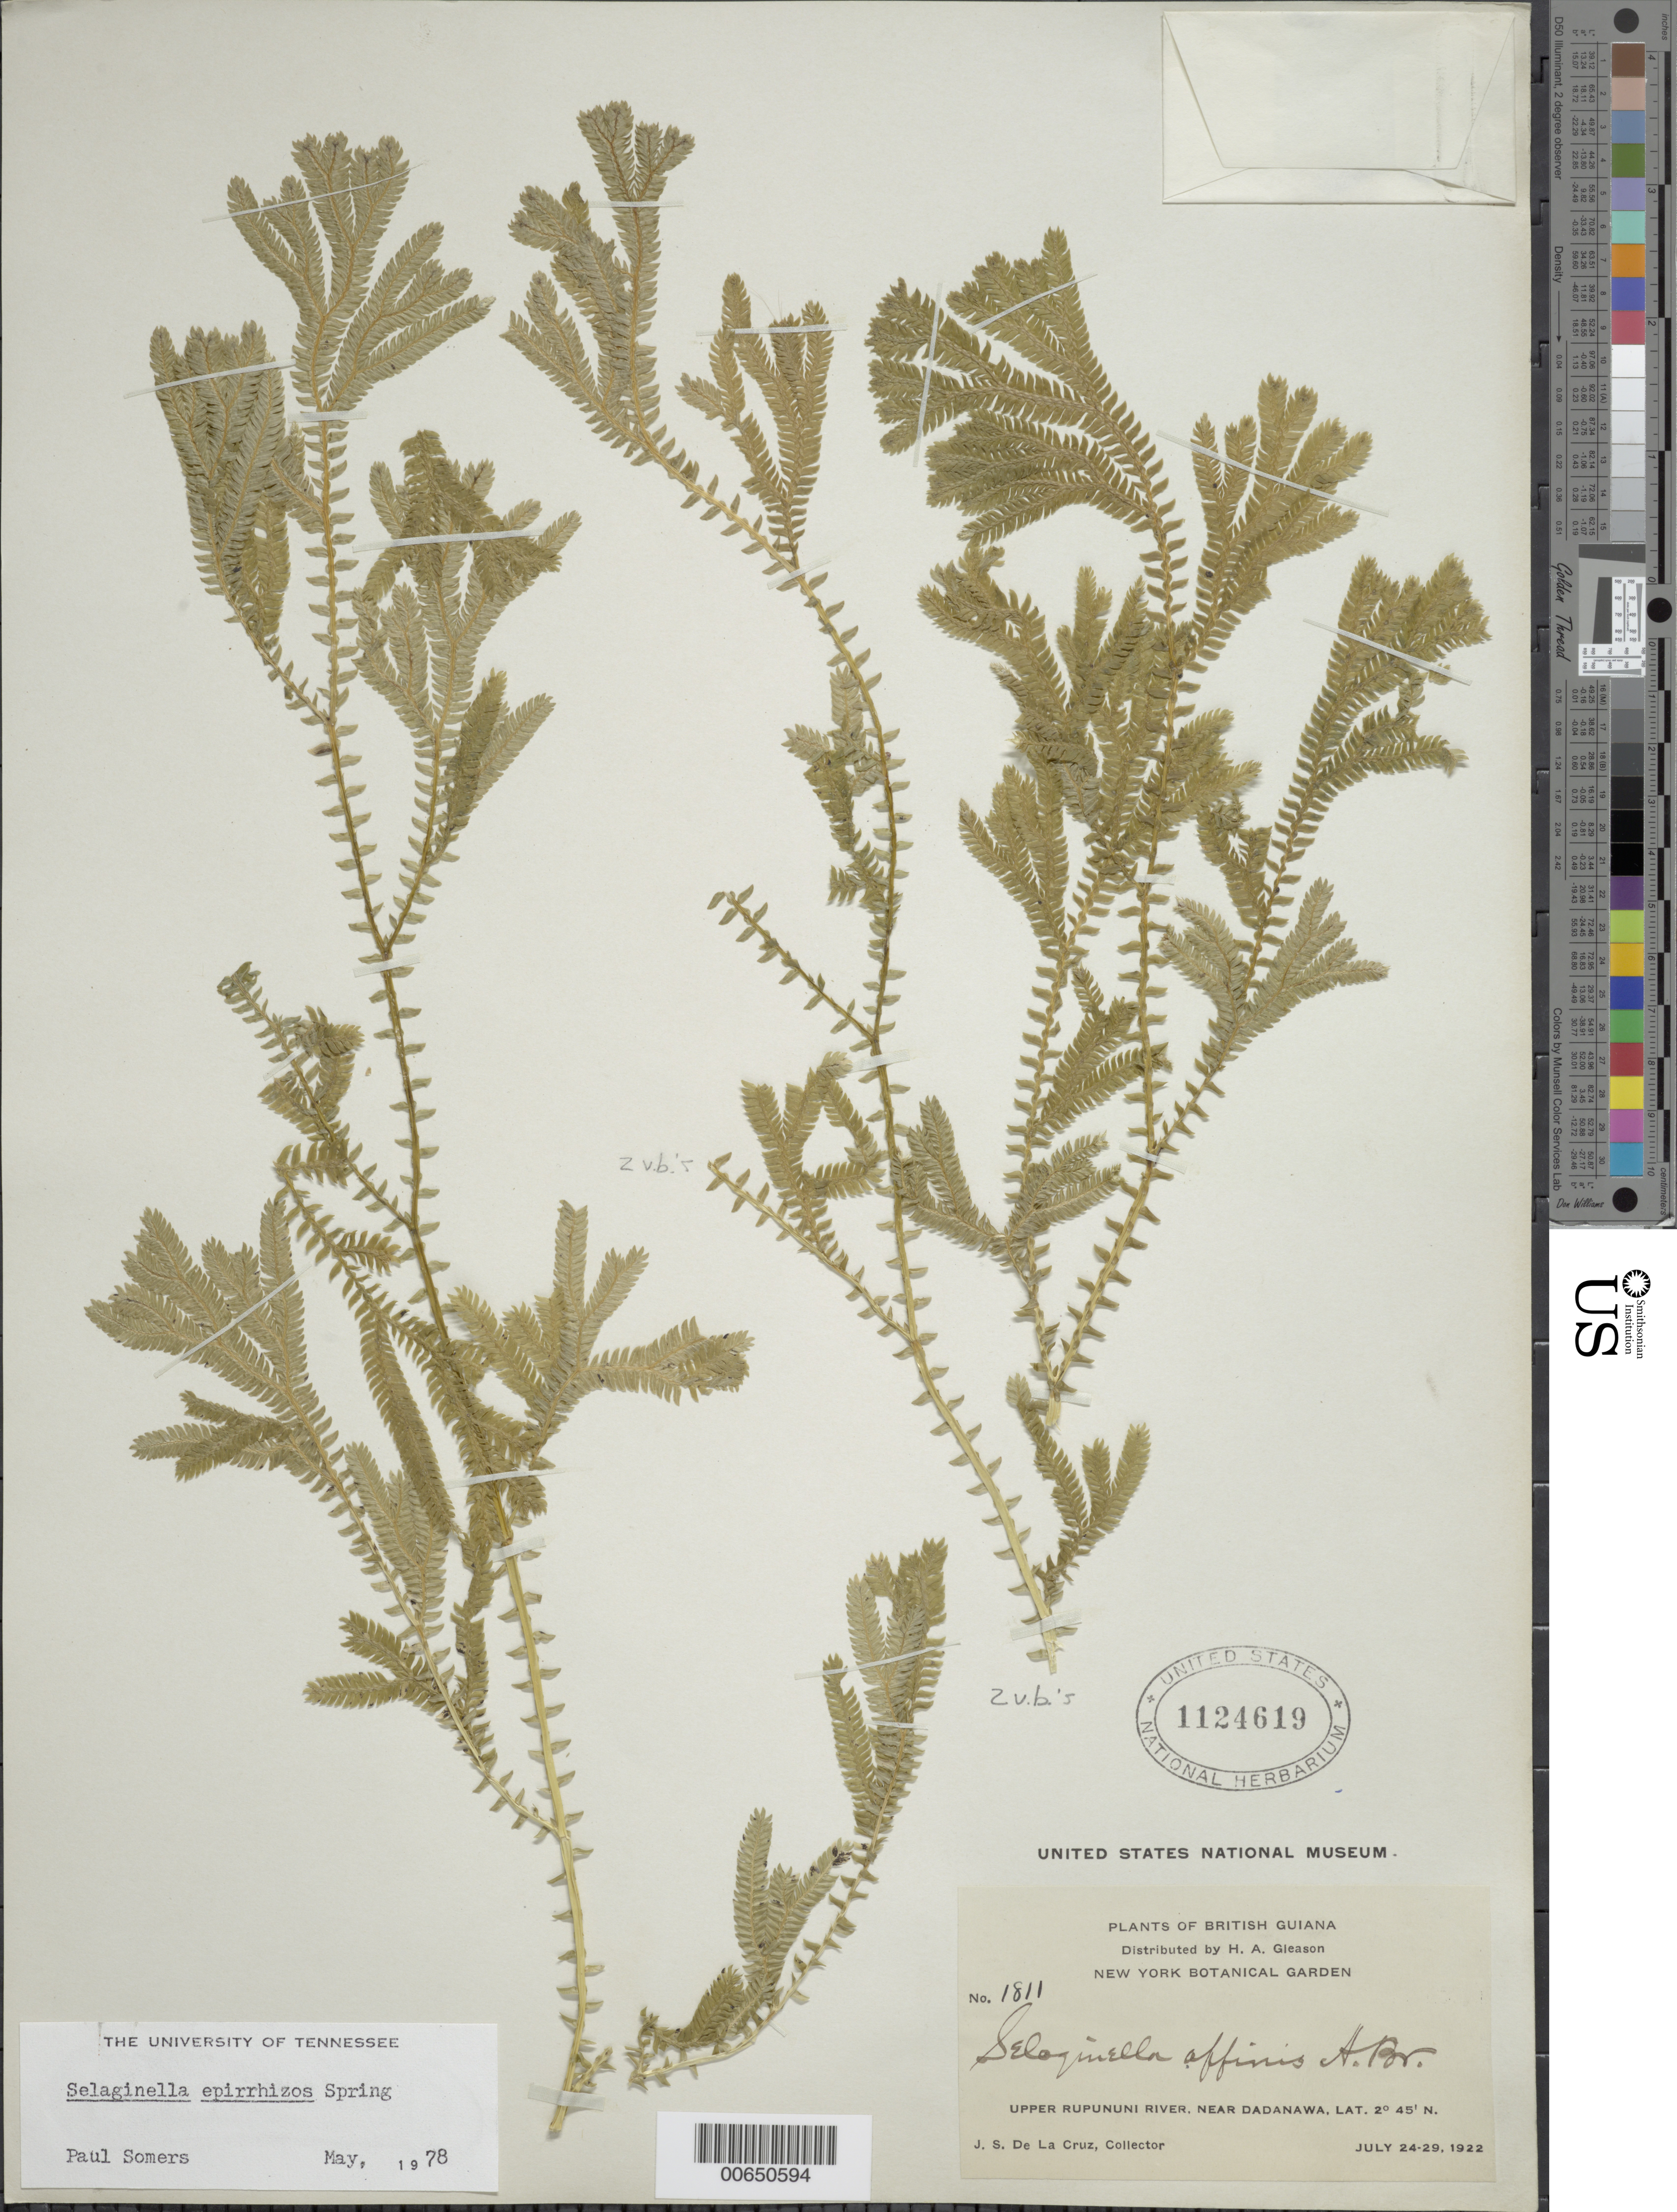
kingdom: Plantae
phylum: Tracheophyta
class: Lycopodiopsida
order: Selaginellales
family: Selaginellaceae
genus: Selaginella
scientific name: Selaginella epirrhizos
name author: Spring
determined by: Somers, P., (TENN), University of Tennessee Knoxville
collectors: J. S. de la Cruz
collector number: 1811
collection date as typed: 24-Jul-22 to 29-Jul-22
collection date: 1922-07-24/1922-07-29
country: Guyana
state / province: U. Takutu-U. Essequibo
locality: Dadanawa, near, upper Rupununi R.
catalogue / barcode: US 1124619